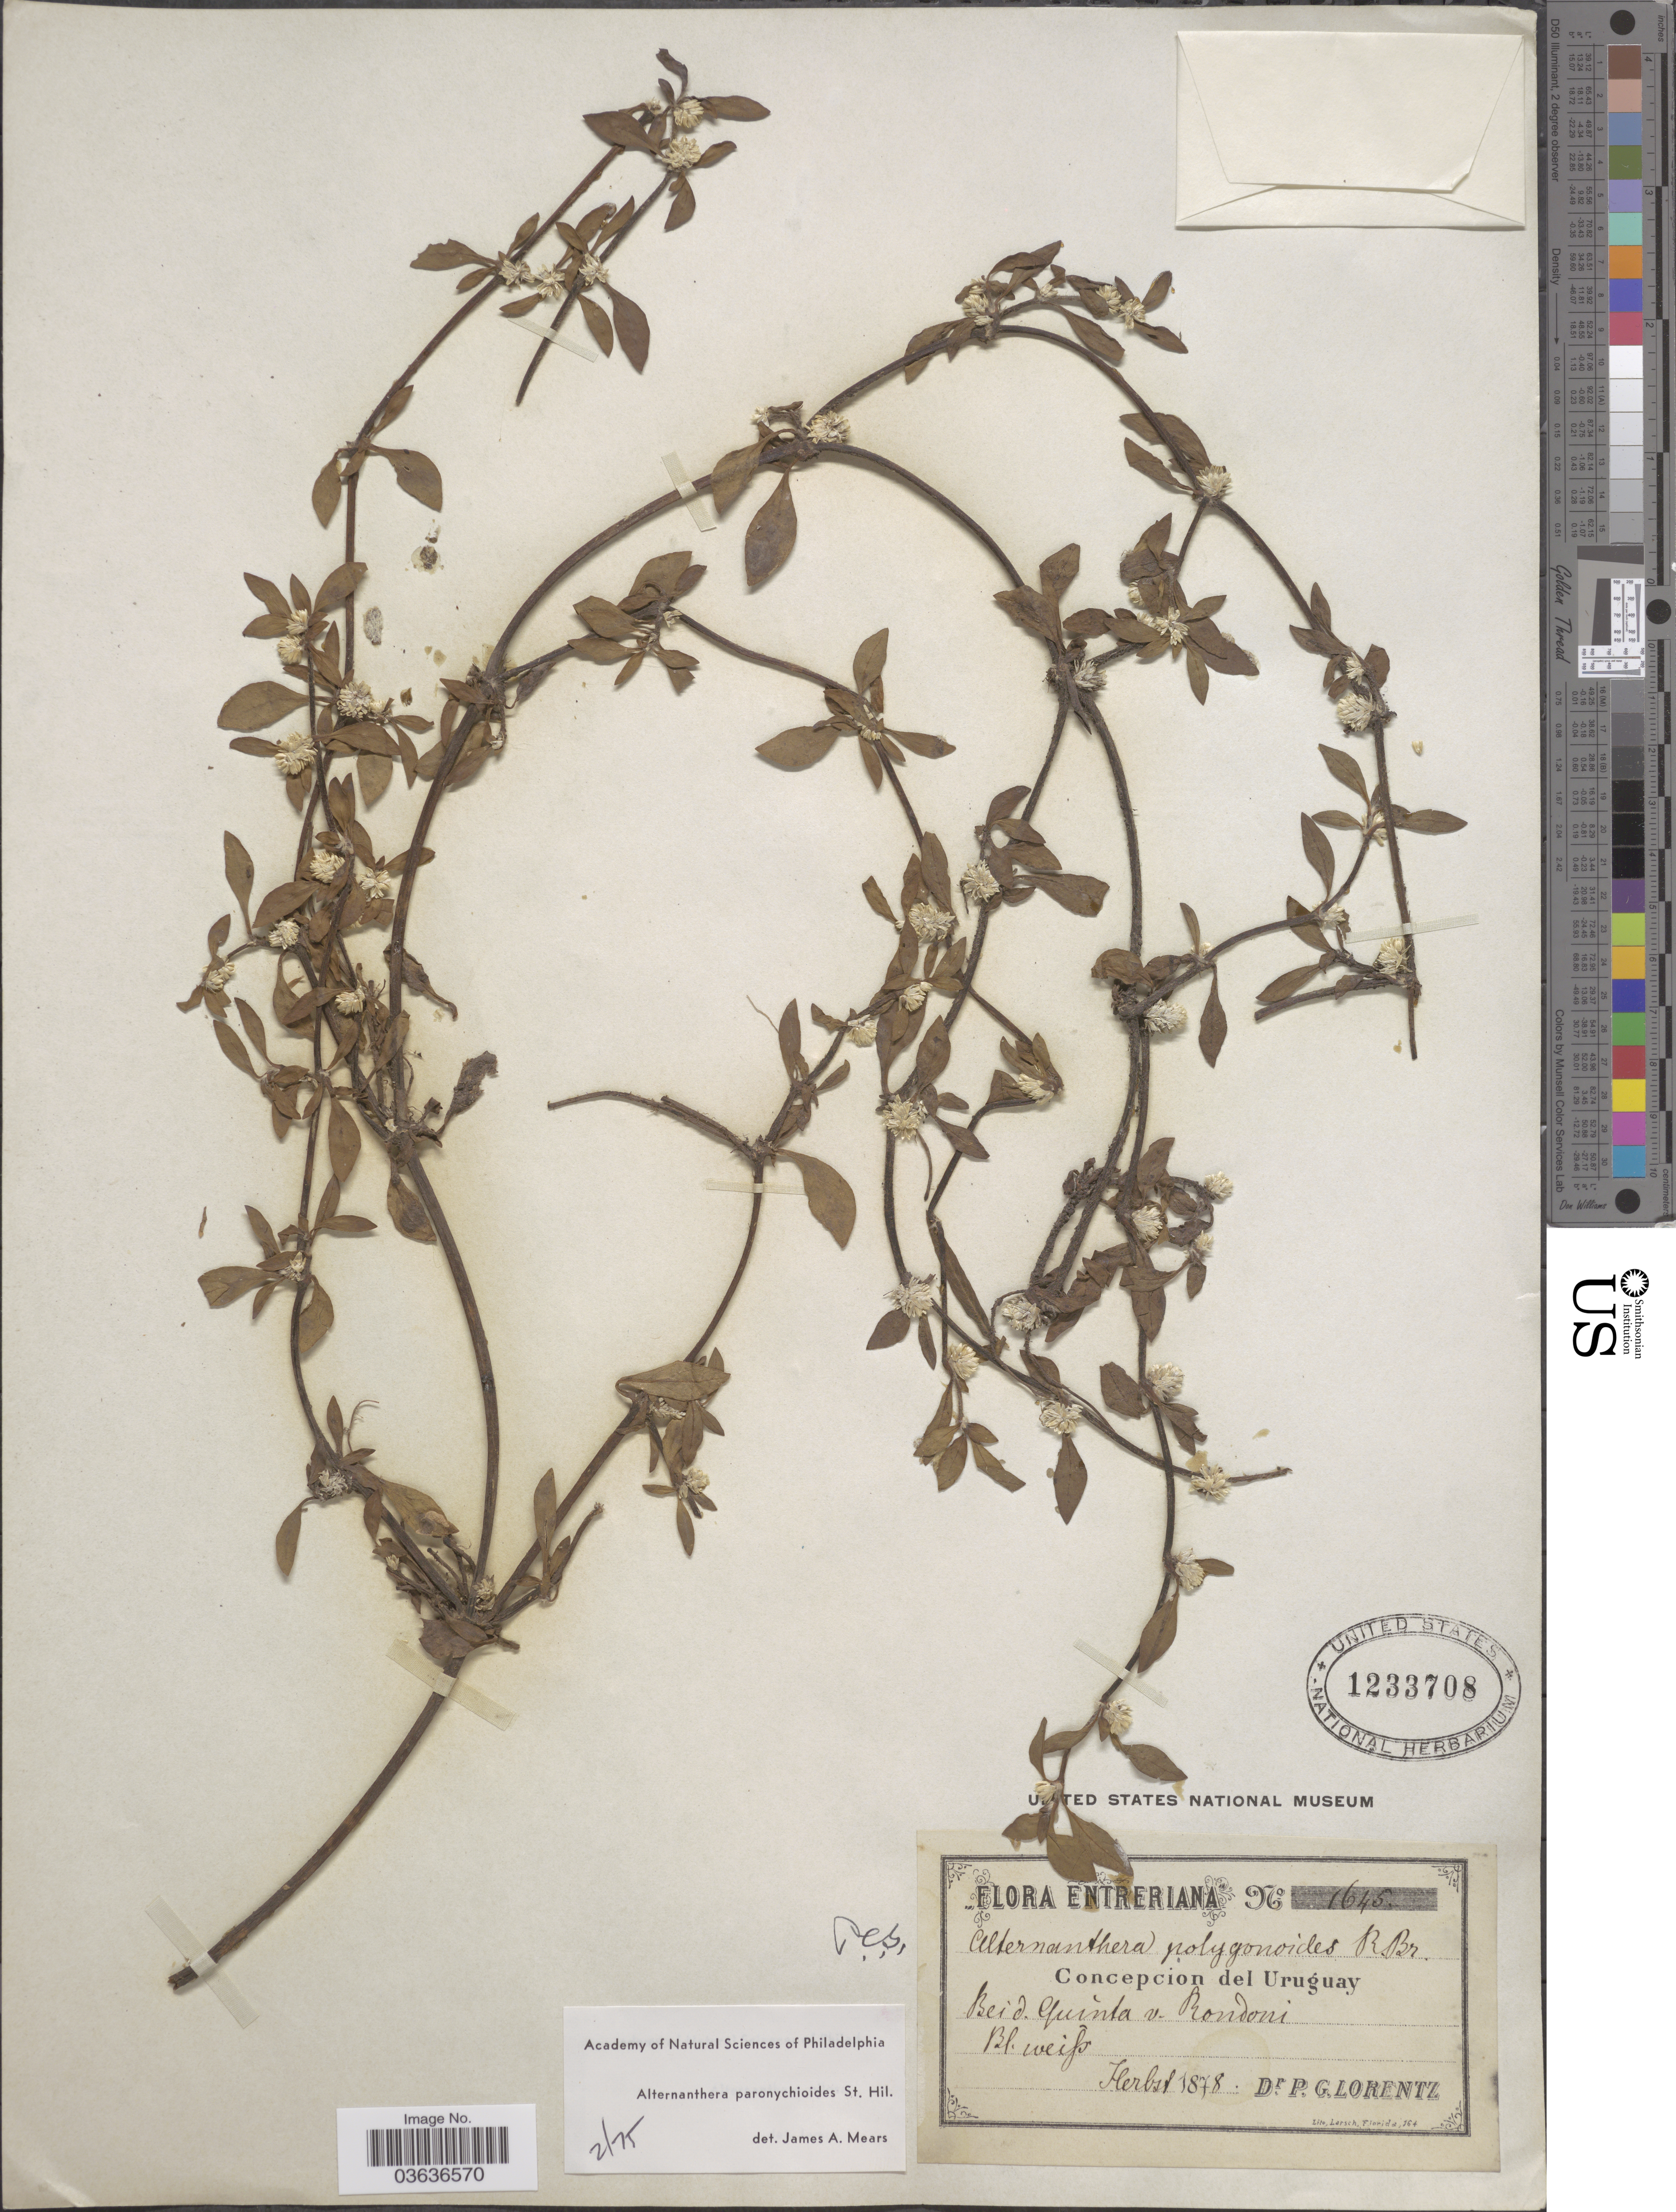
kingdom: Plantae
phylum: Tracheophyta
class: Magnoliopsida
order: Caryophyllales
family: Amaranthaceae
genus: Alternanthera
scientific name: Alternanthera polygonoides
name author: (L.) R. Br. ex Sweet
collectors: P. G. Lorentz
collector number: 1645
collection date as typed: Herbst 1878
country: Paraguay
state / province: Concepcion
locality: Bei d. Quinta v. Rondoni.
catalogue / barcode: US 1233708